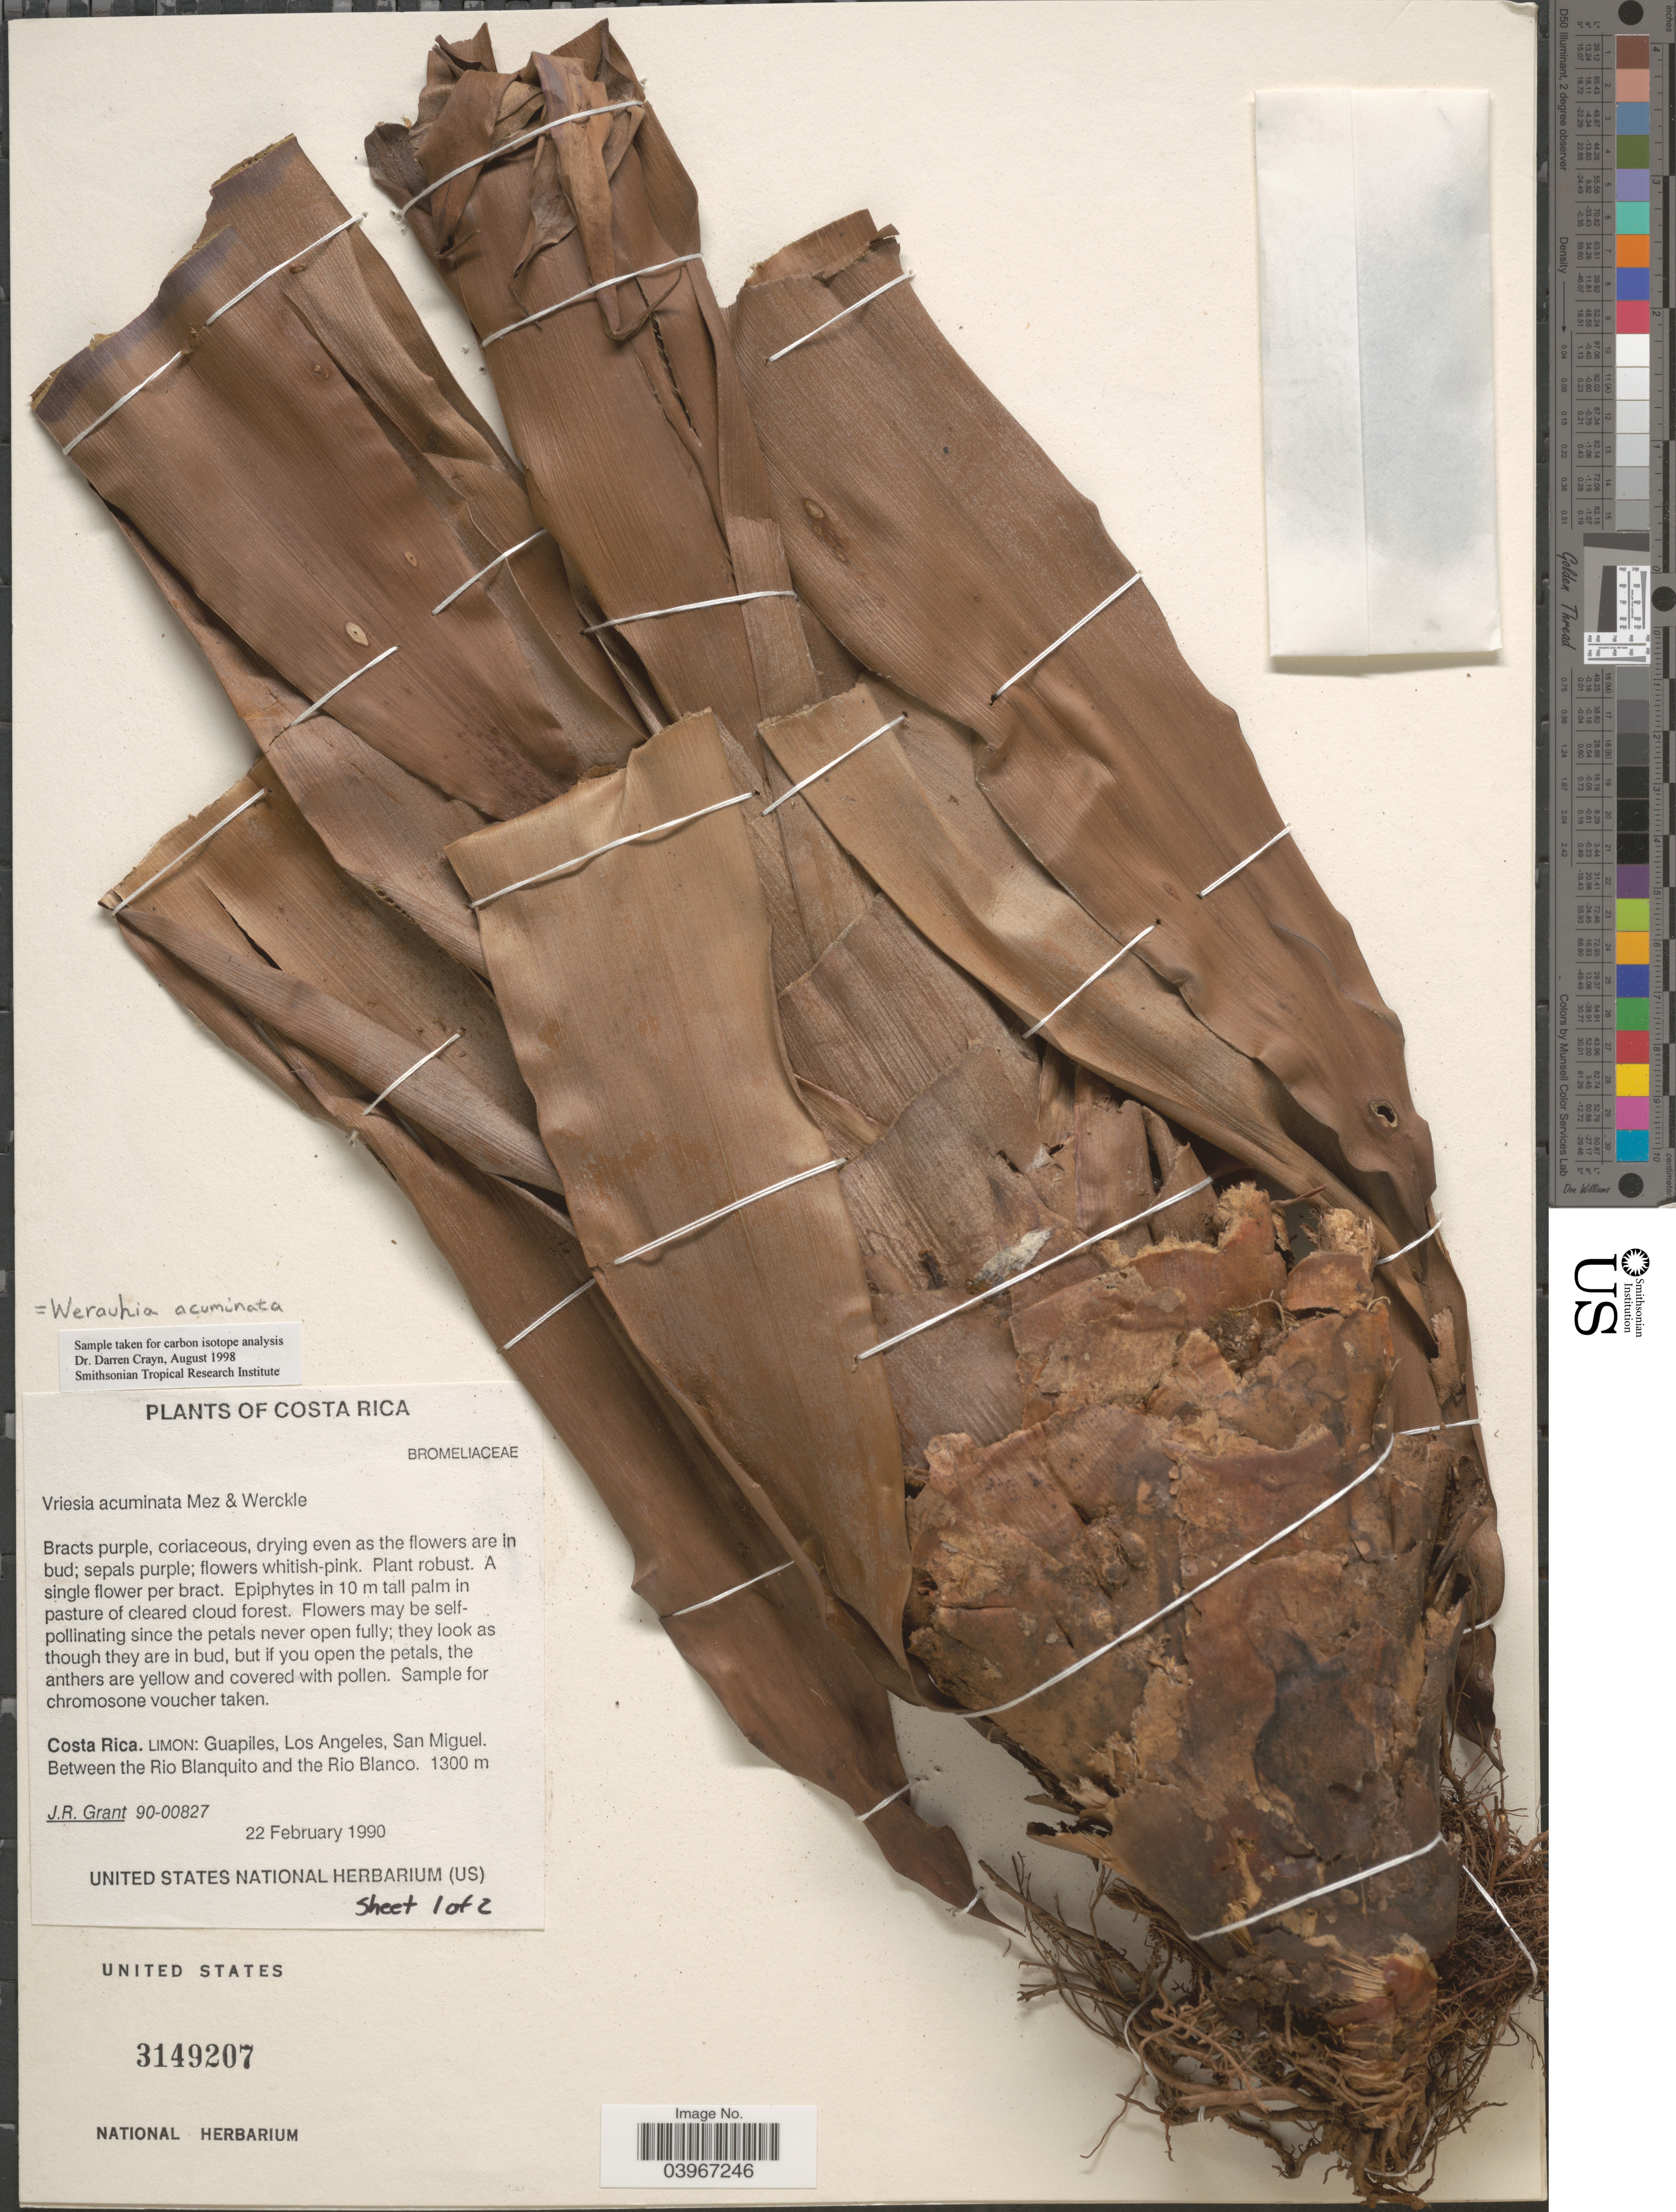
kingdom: Plantae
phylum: Tracheophyta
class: Liliopsida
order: Poales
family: Bromeliaceae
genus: Werauhia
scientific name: Werauhia acuminata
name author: (Mez & Wercklé) J.R. Grant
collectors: J. Grant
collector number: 90-00827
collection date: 1990-02-22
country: Costa Rica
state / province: Limón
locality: Guapiles, Los Angeles, San Miguel. Between the Rio Blanquito and the Rio Blanco.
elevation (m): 1300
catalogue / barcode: US 3149207